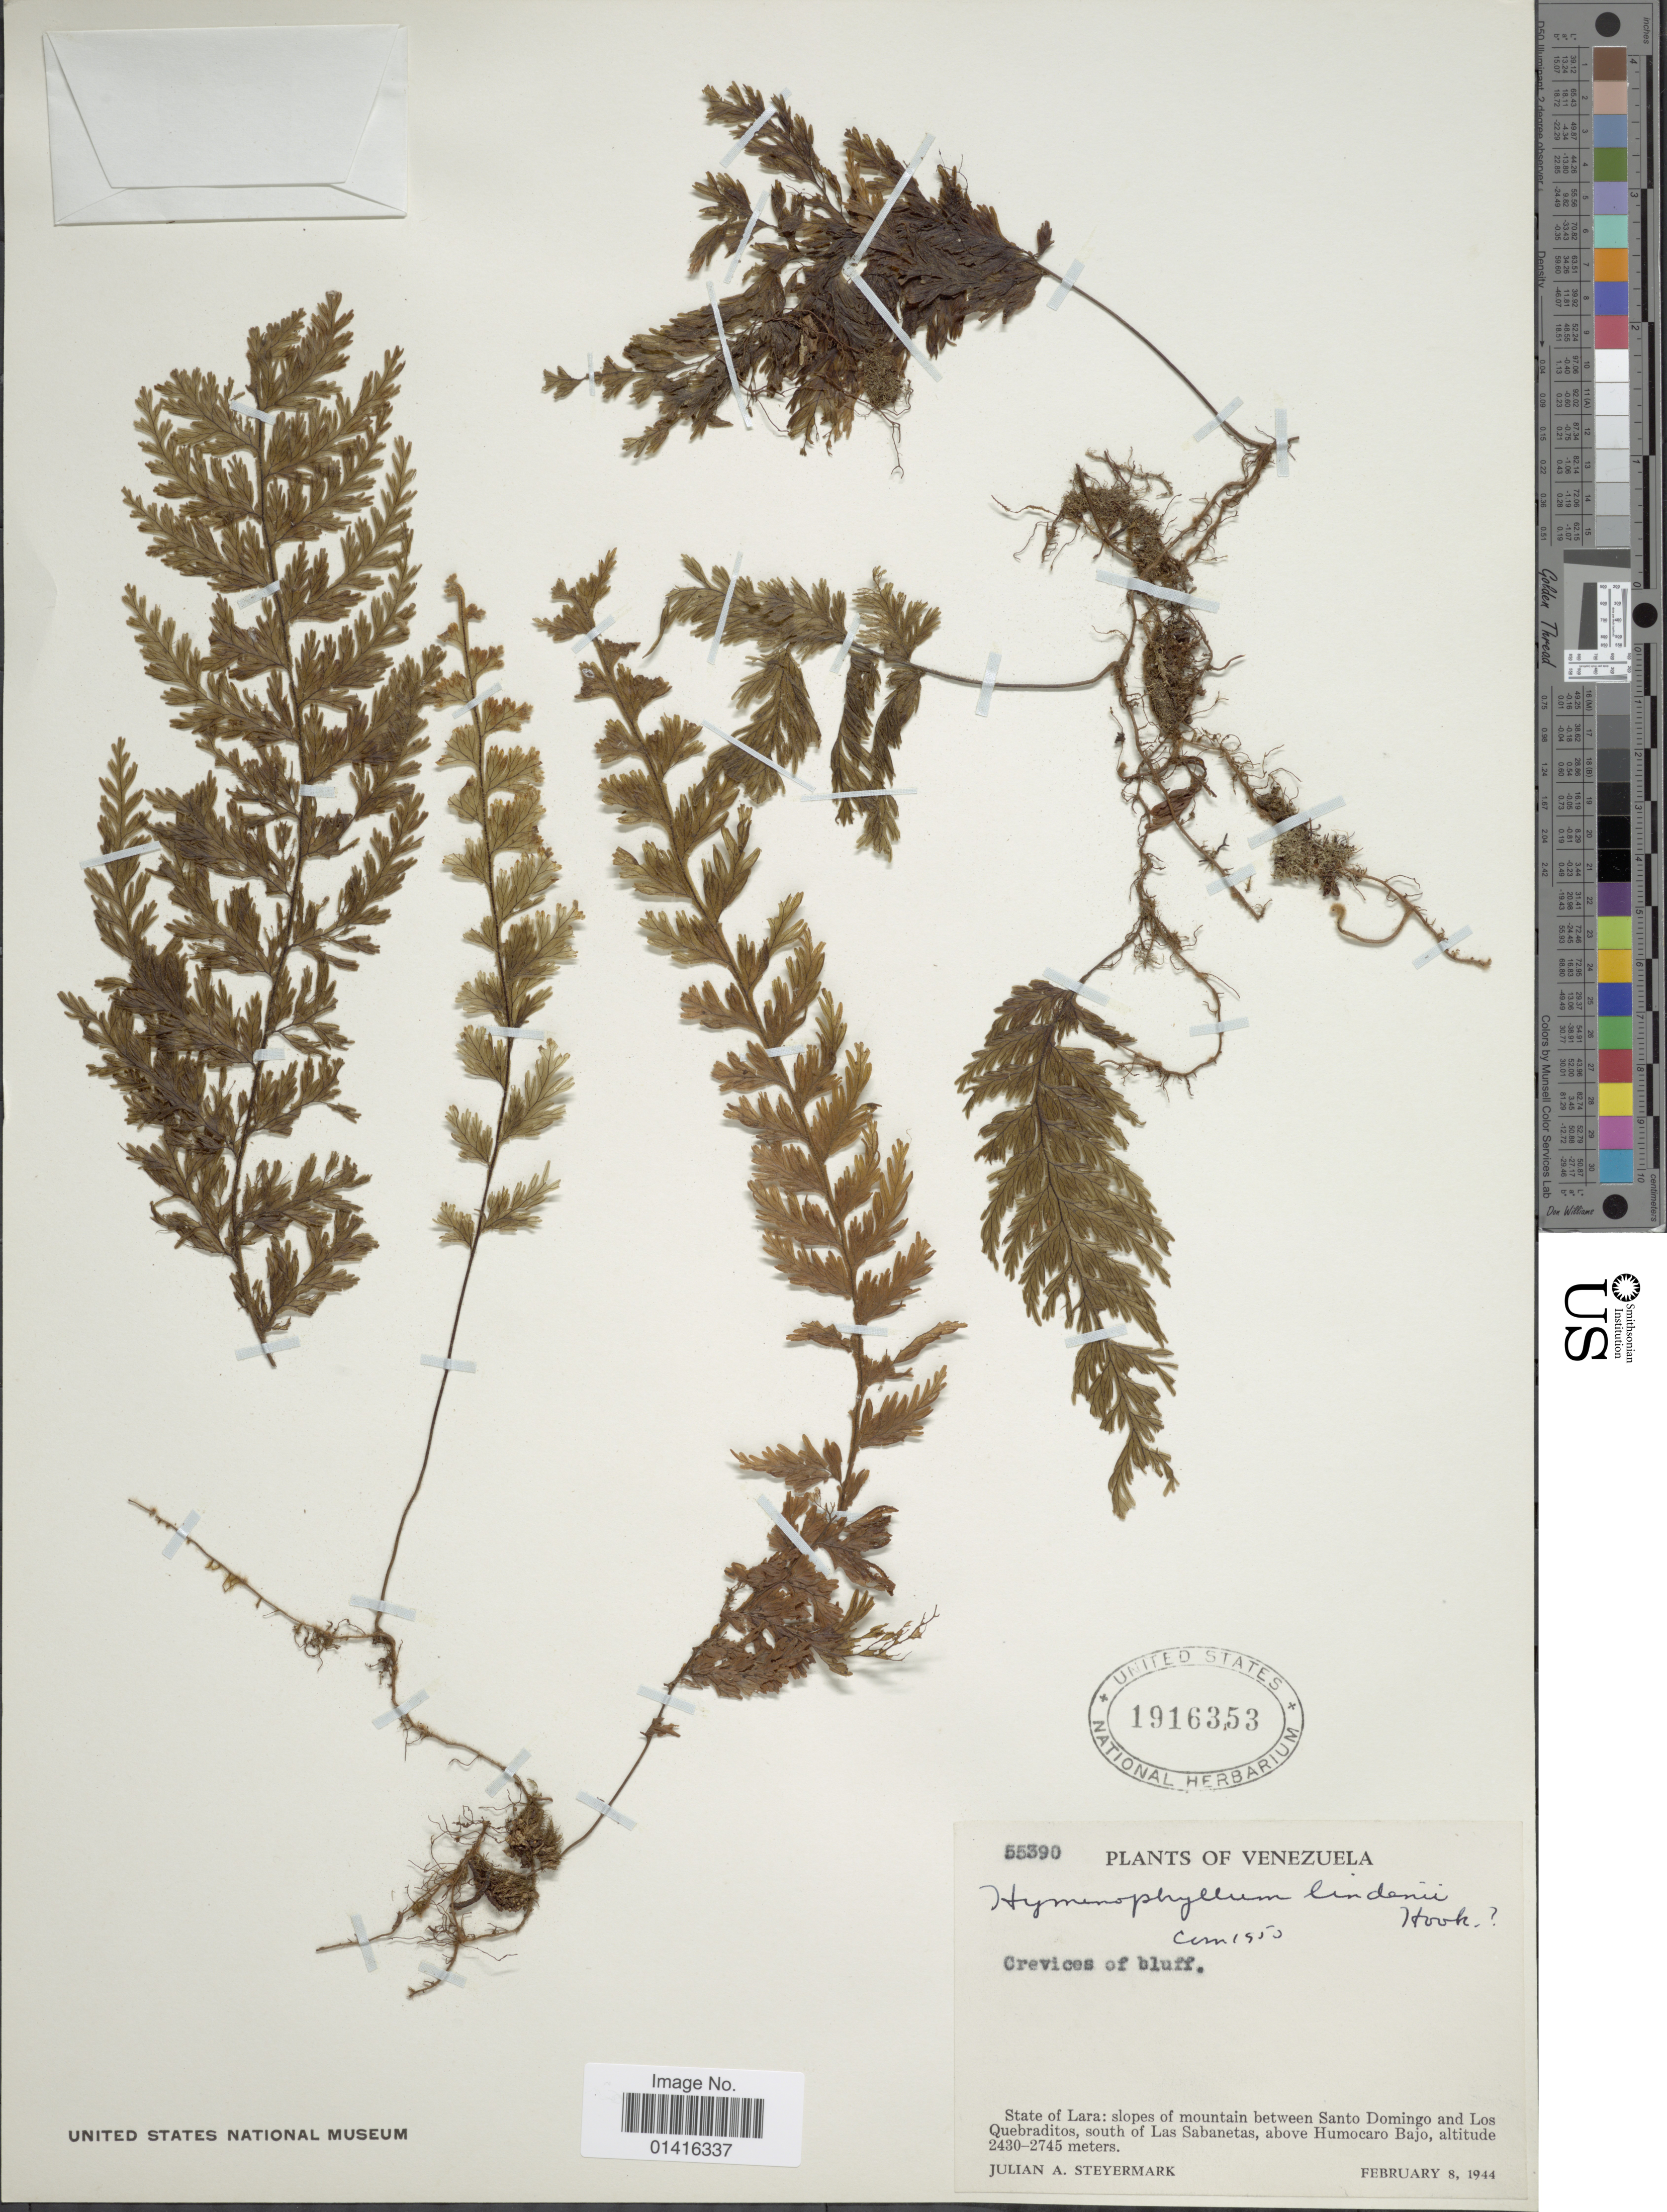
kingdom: Plantae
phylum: Tracheophyta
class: Polypodiopsida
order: Hymenophyllales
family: Hymenophyllaceae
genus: Hymenophyllum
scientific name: Hymenophyllum lindenii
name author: Hook.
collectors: J. Steyermark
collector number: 55390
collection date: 1944-02-08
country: Venezuela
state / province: Lara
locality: Slopes of mountain between Santo Domingo and Los Quebraditos, south of Las Sabanetas, above Humocaro Bajo.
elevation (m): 2430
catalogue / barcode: US 1916353